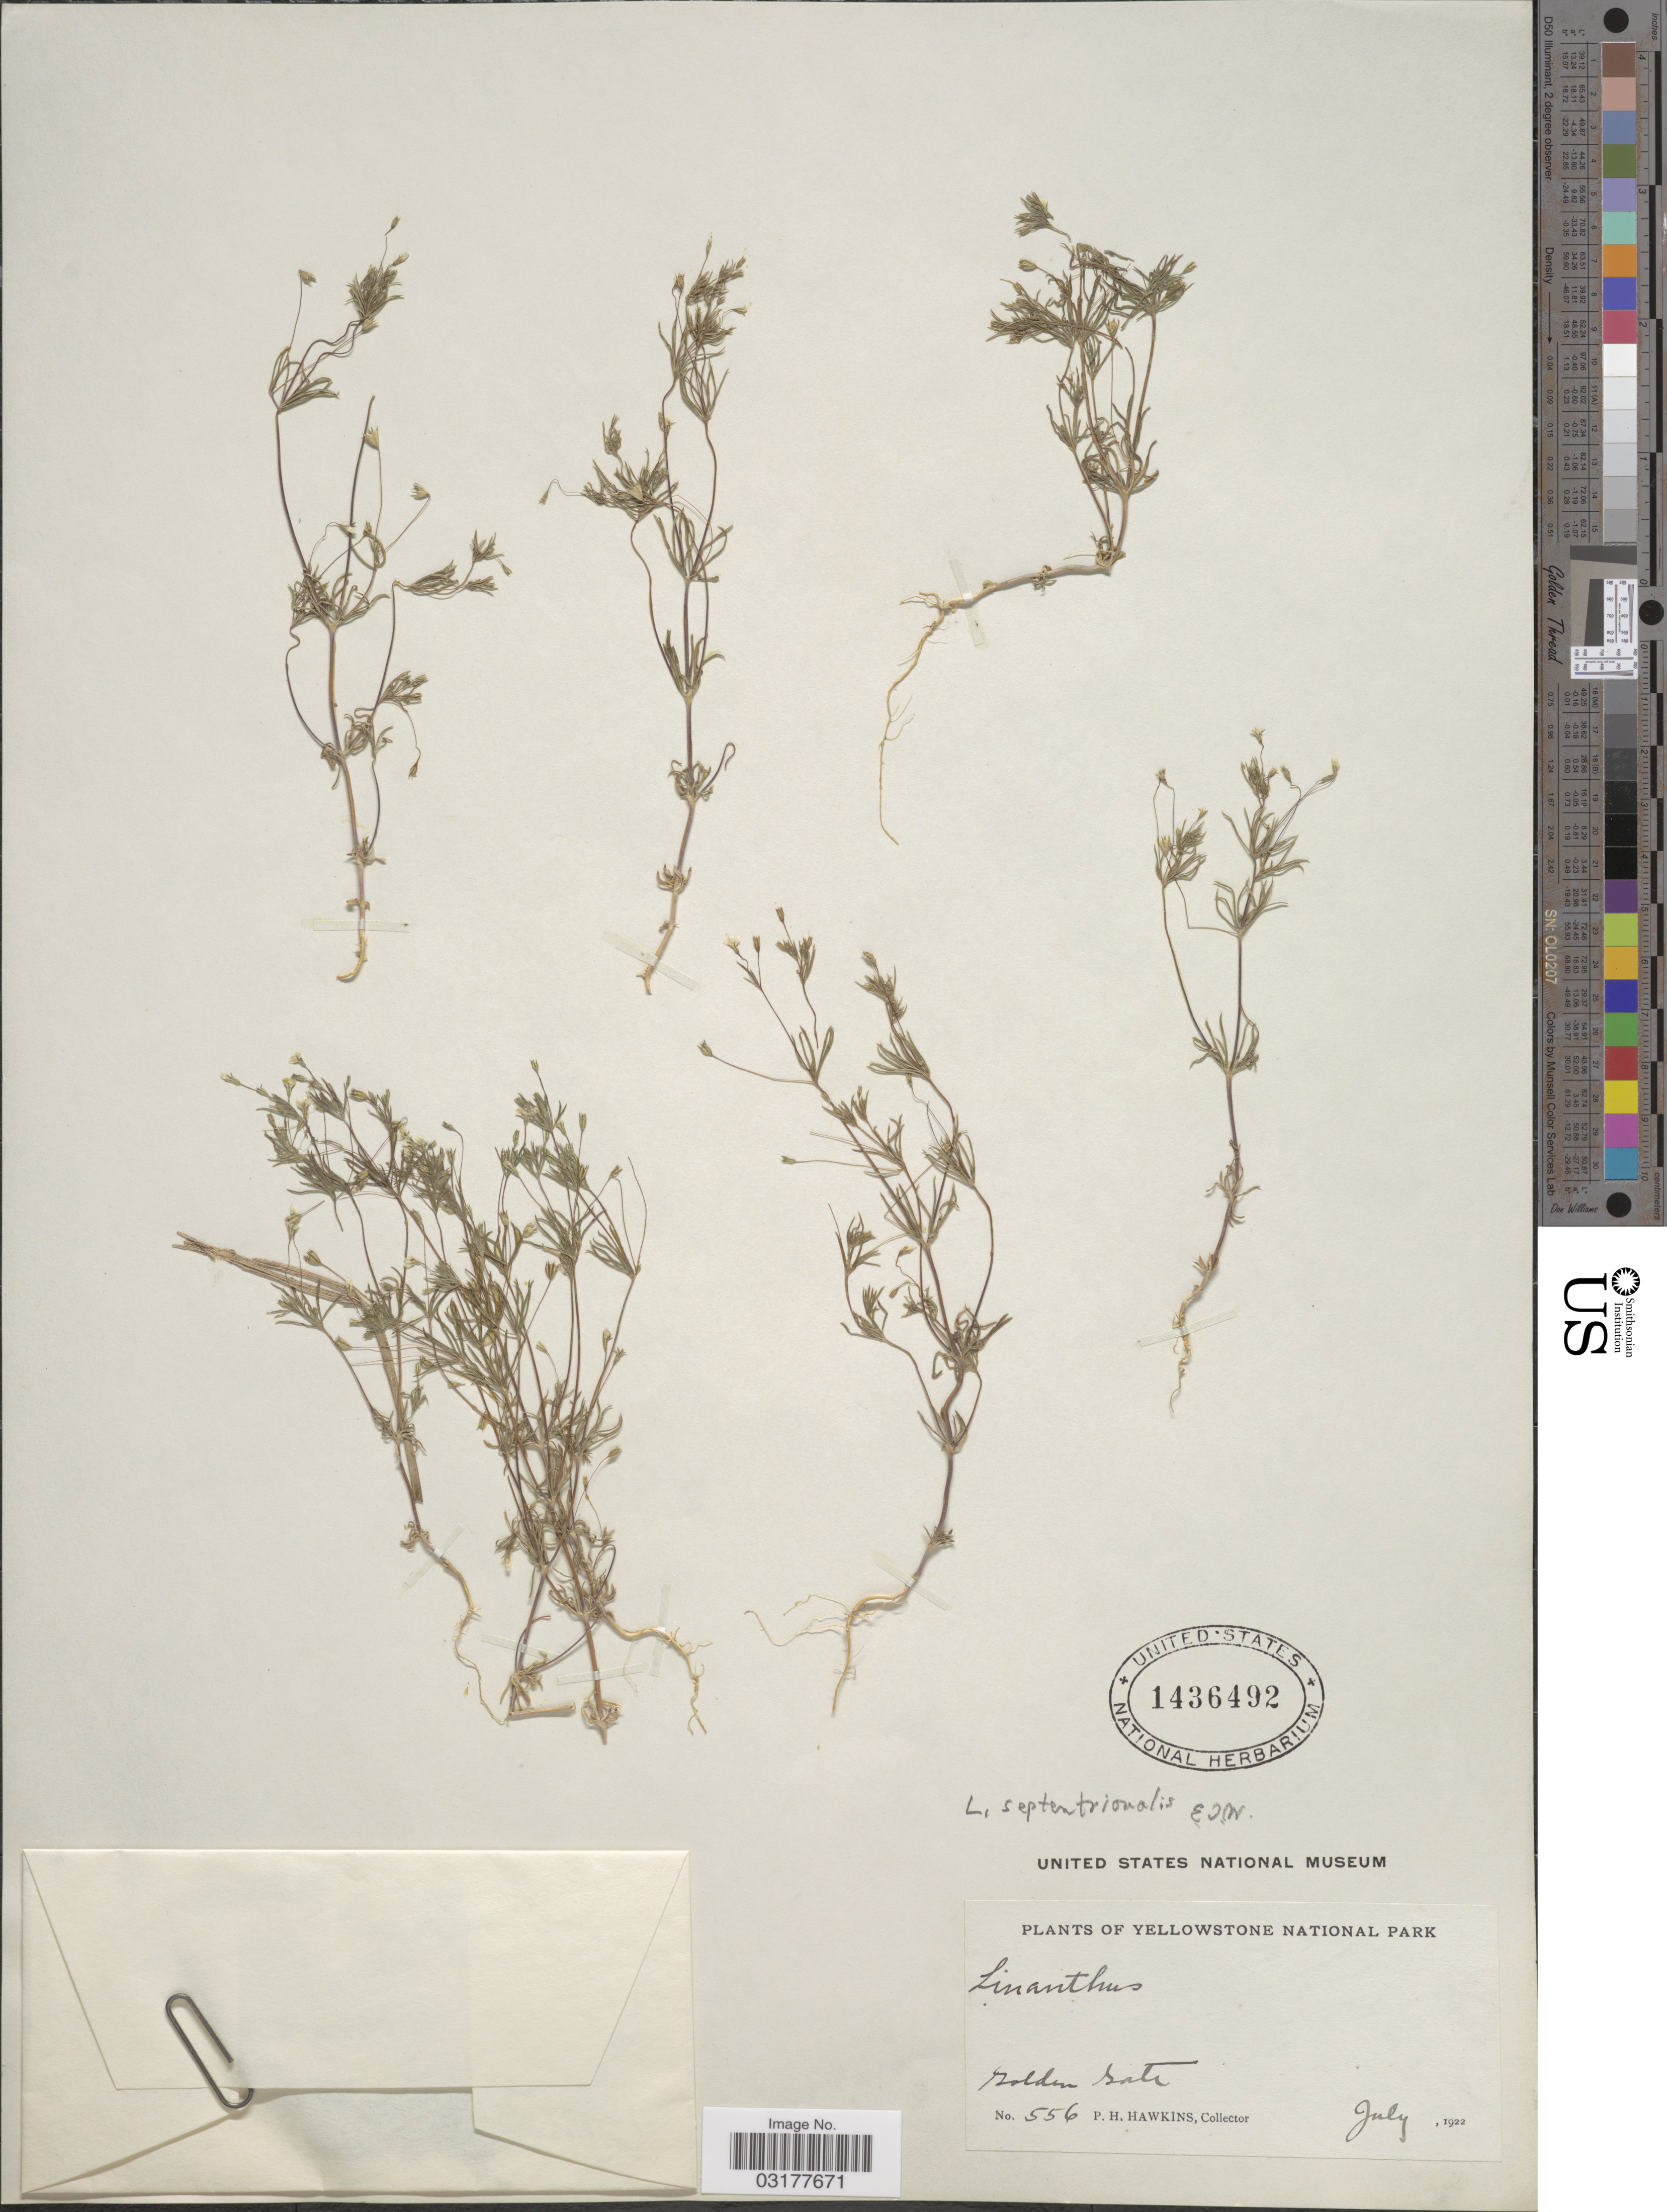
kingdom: Plantae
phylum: Tracheophyta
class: Magnoliopsida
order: Ericales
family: Polemoniaceae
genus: Leptosiphon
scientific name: Leptosiphon septentrionalis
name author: (H. Mason) J.M. Porter & L.A. Johnson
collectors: P. Hawkins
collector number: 556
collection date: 1922-07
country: United States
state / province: Wyoming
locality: Yellowstone National Park. Golden Gate.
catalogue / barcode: US 1436492